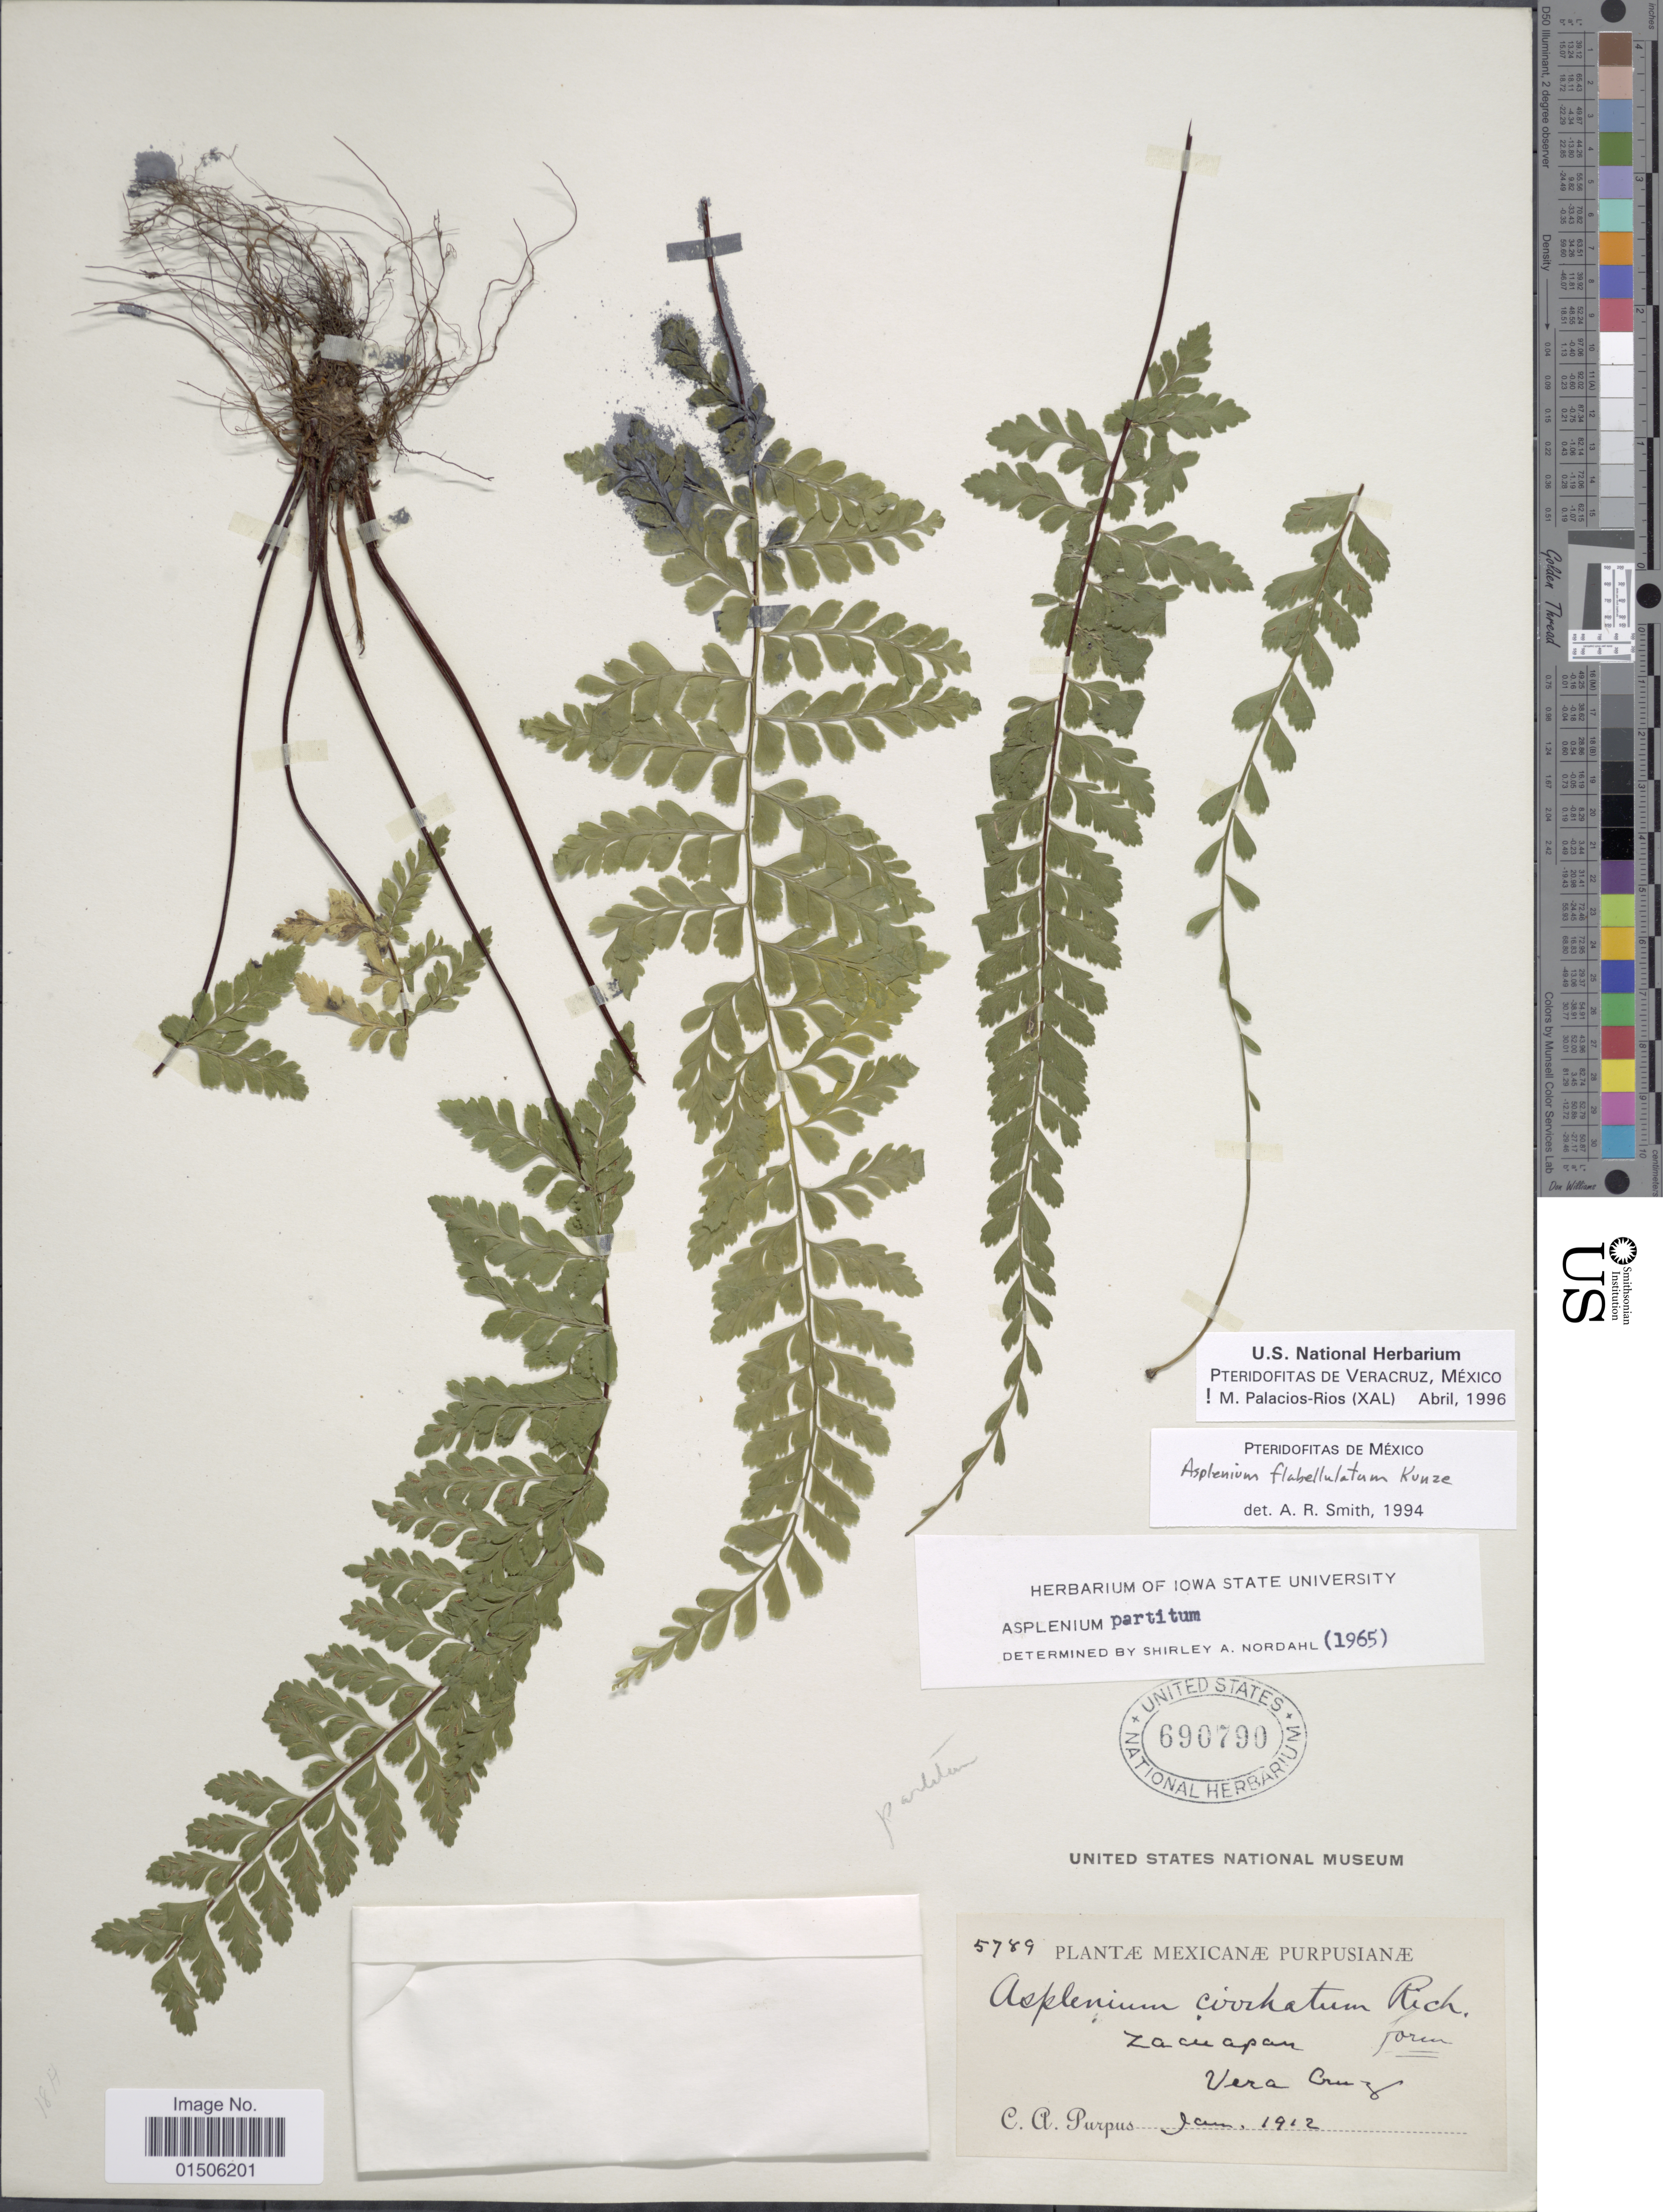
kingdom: Plantae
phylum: Tracheophyta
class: Polypodiopsida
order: Polypodiales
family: Aspleniaceae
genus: Asplenium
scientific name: Asplenium flabellulatum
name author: Kunze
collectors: C. A. Purpus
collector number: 5789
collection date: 1912-01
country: Mexico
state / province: Veracruz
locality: Zacuapan, Vera Cruz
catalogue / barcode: US 690790